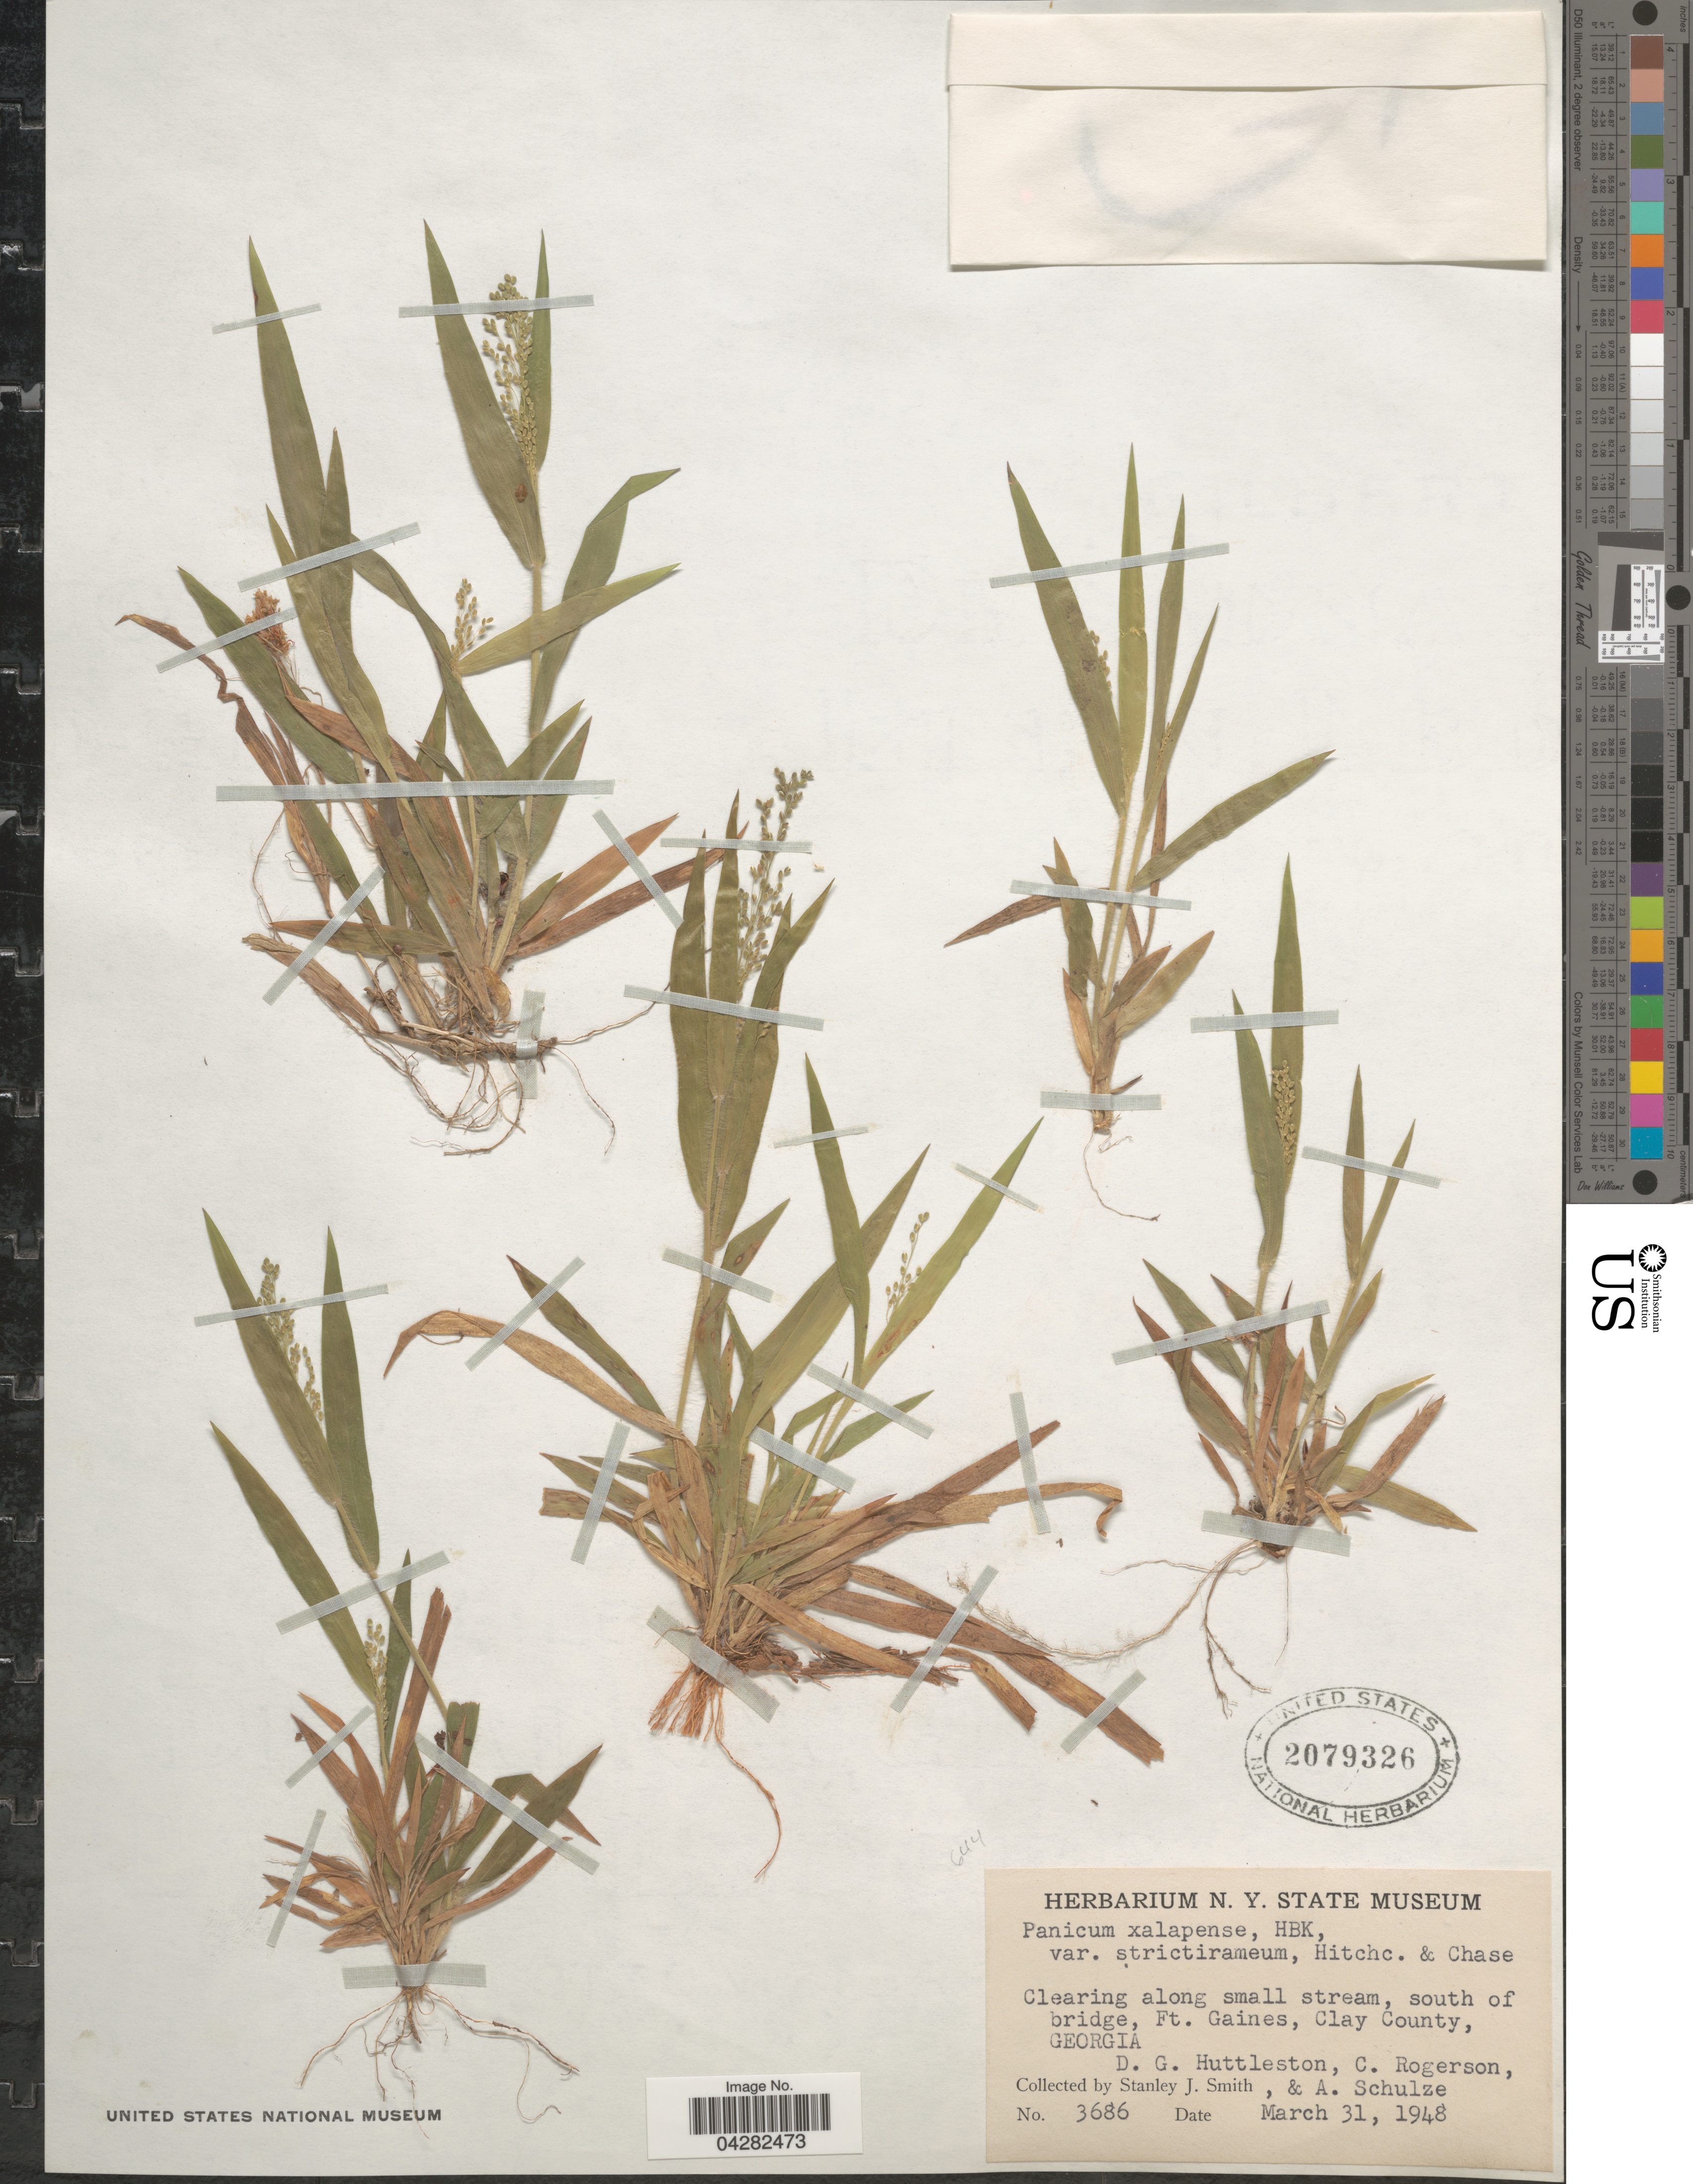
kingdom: Plantae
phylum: Tracheophyta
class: Liliopsida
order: Poales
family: Poaceae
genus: Dichanthelium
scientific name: Dichanthelium laxiflorum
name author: (Lam.) Gould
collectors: D. G. Huttleston, C. Rogerson, S. Smith & A. Schulze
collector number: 3686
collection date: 1948-03-31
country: United States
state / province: Georgia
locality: Clearing along small stream, south of bridge, Ft. Gaines, Clay County.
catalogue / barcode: US 2079326